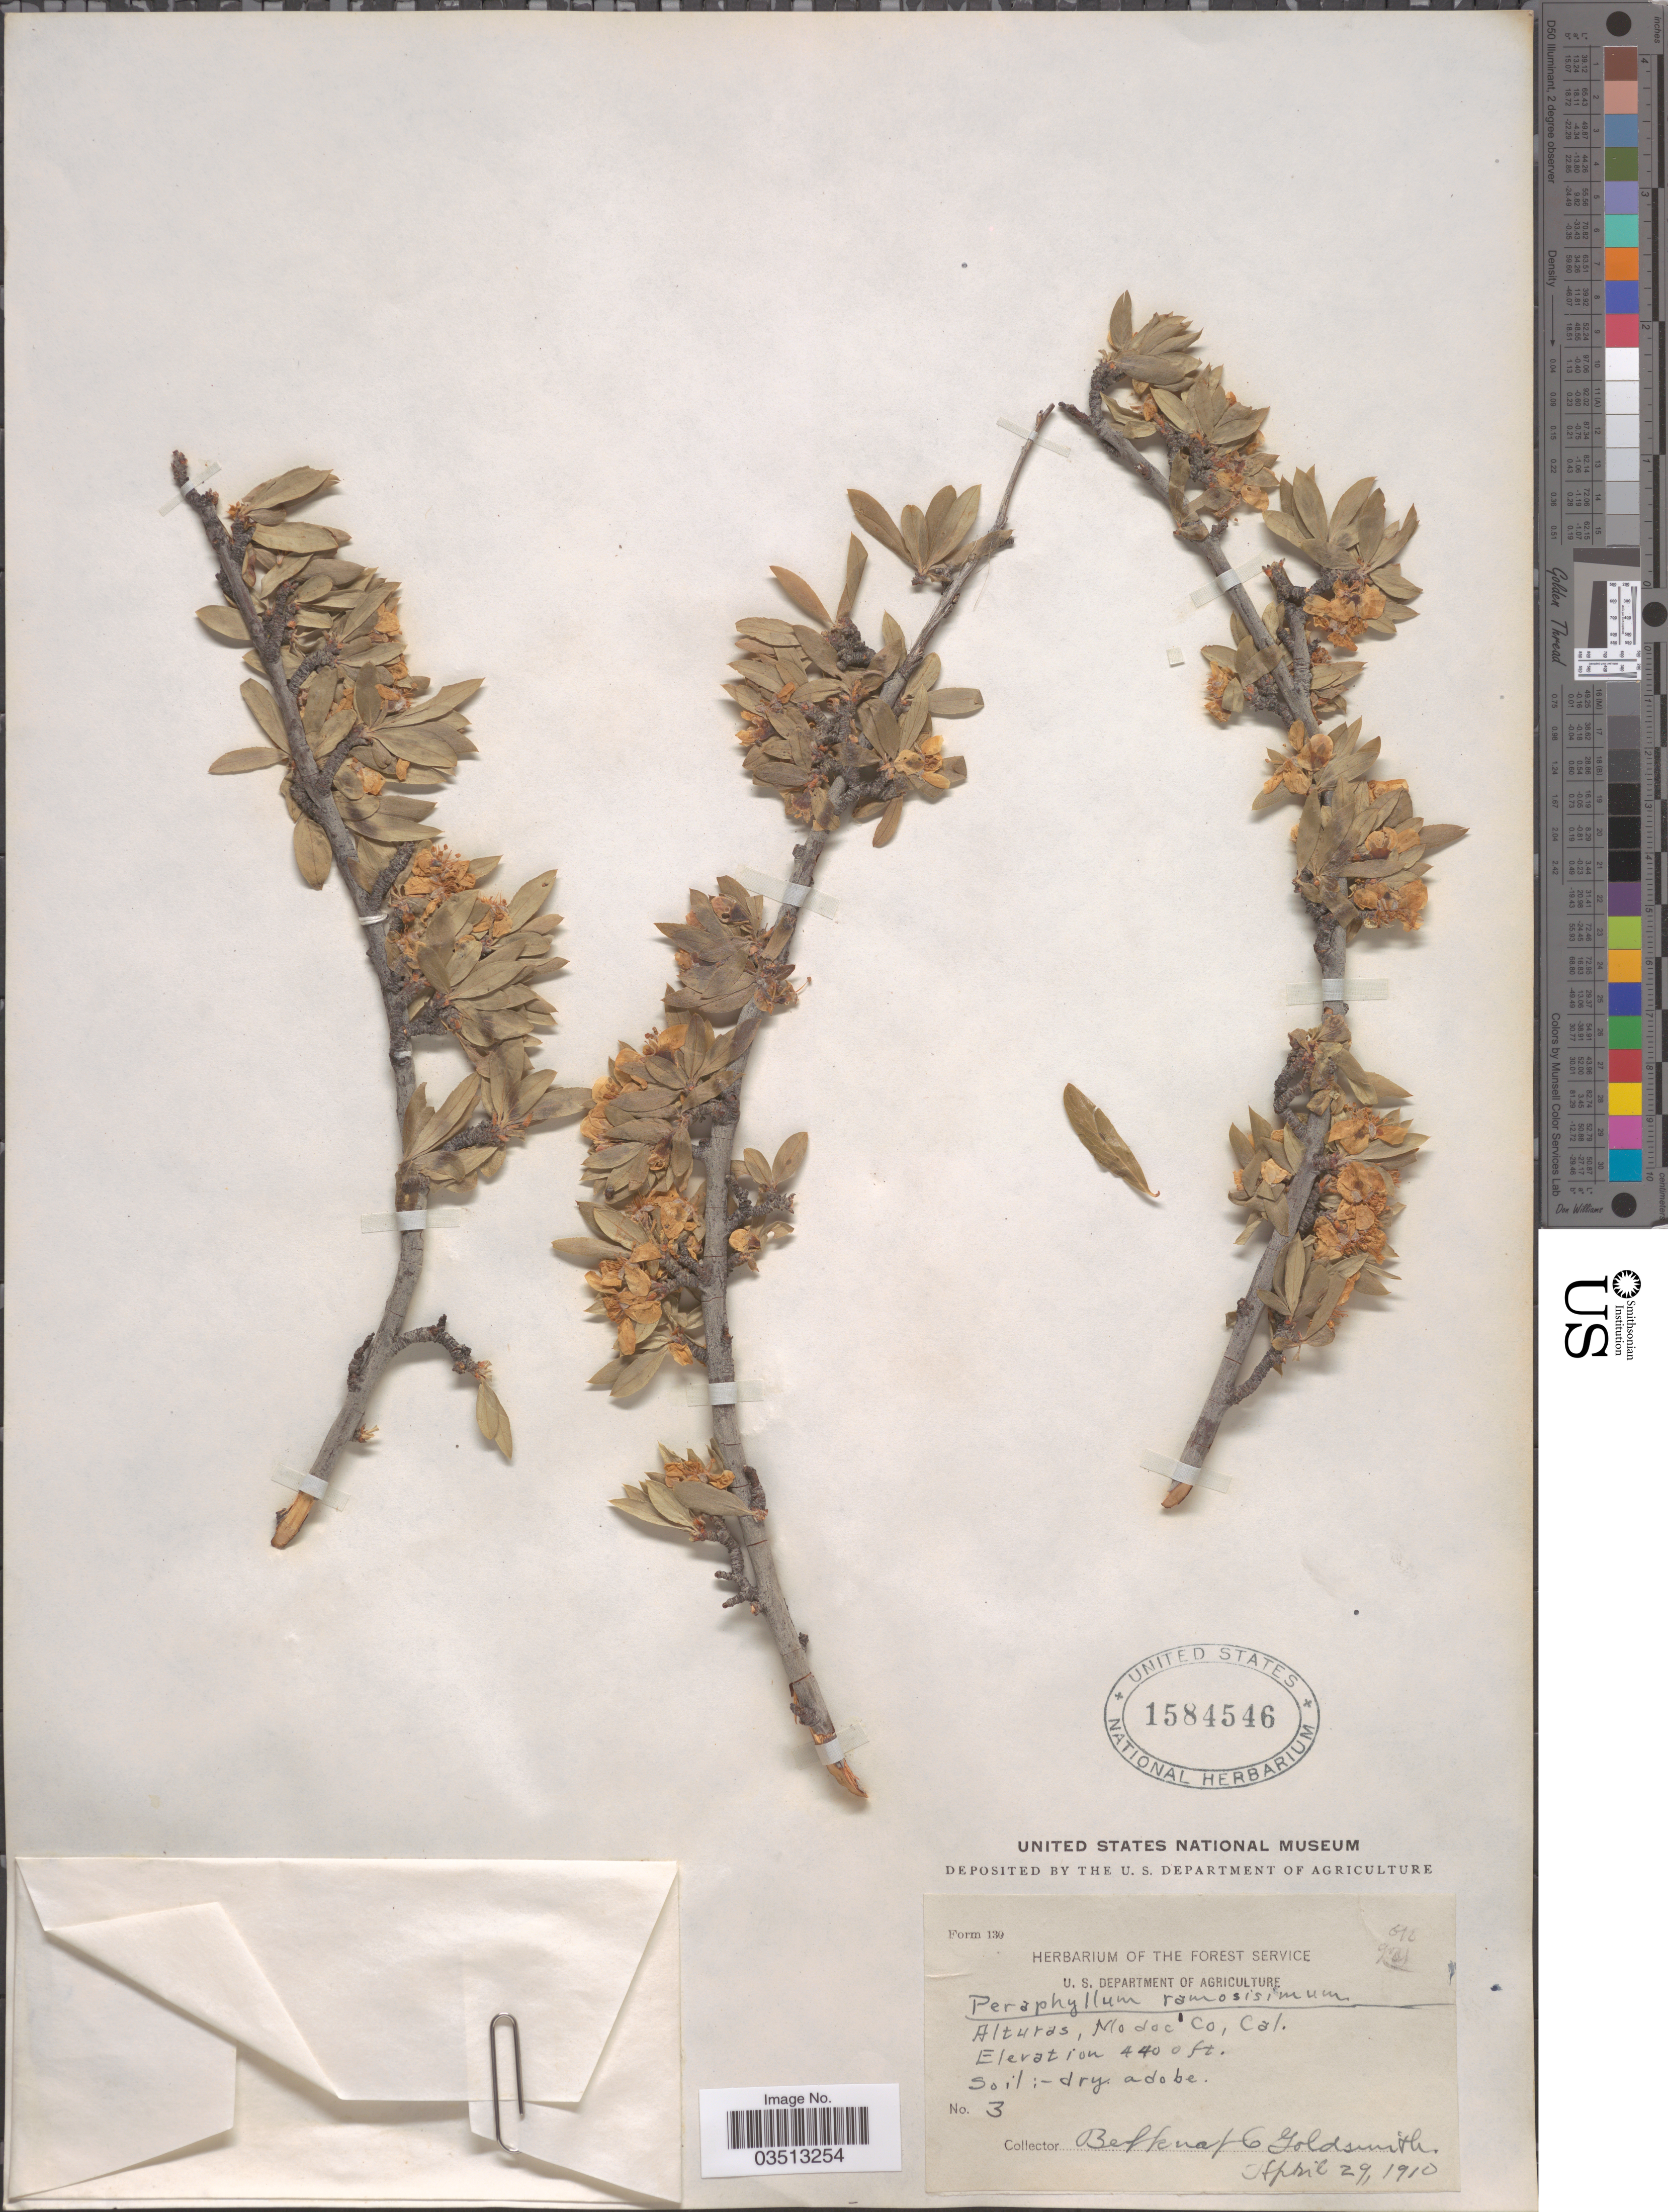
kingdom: Plantae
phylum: Tracheophyta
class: Magnoliopsida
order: Rosales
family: Rosaceae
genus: Peraphyllum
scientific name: Peraphyllum ramosissimum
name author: Nutt.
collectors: B. Goldsmith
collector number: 3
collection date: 1910-04-29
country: United States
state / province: California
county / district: Modoc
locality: Alturas, Modoc Co.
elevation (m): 1341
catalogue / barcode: US 1584546